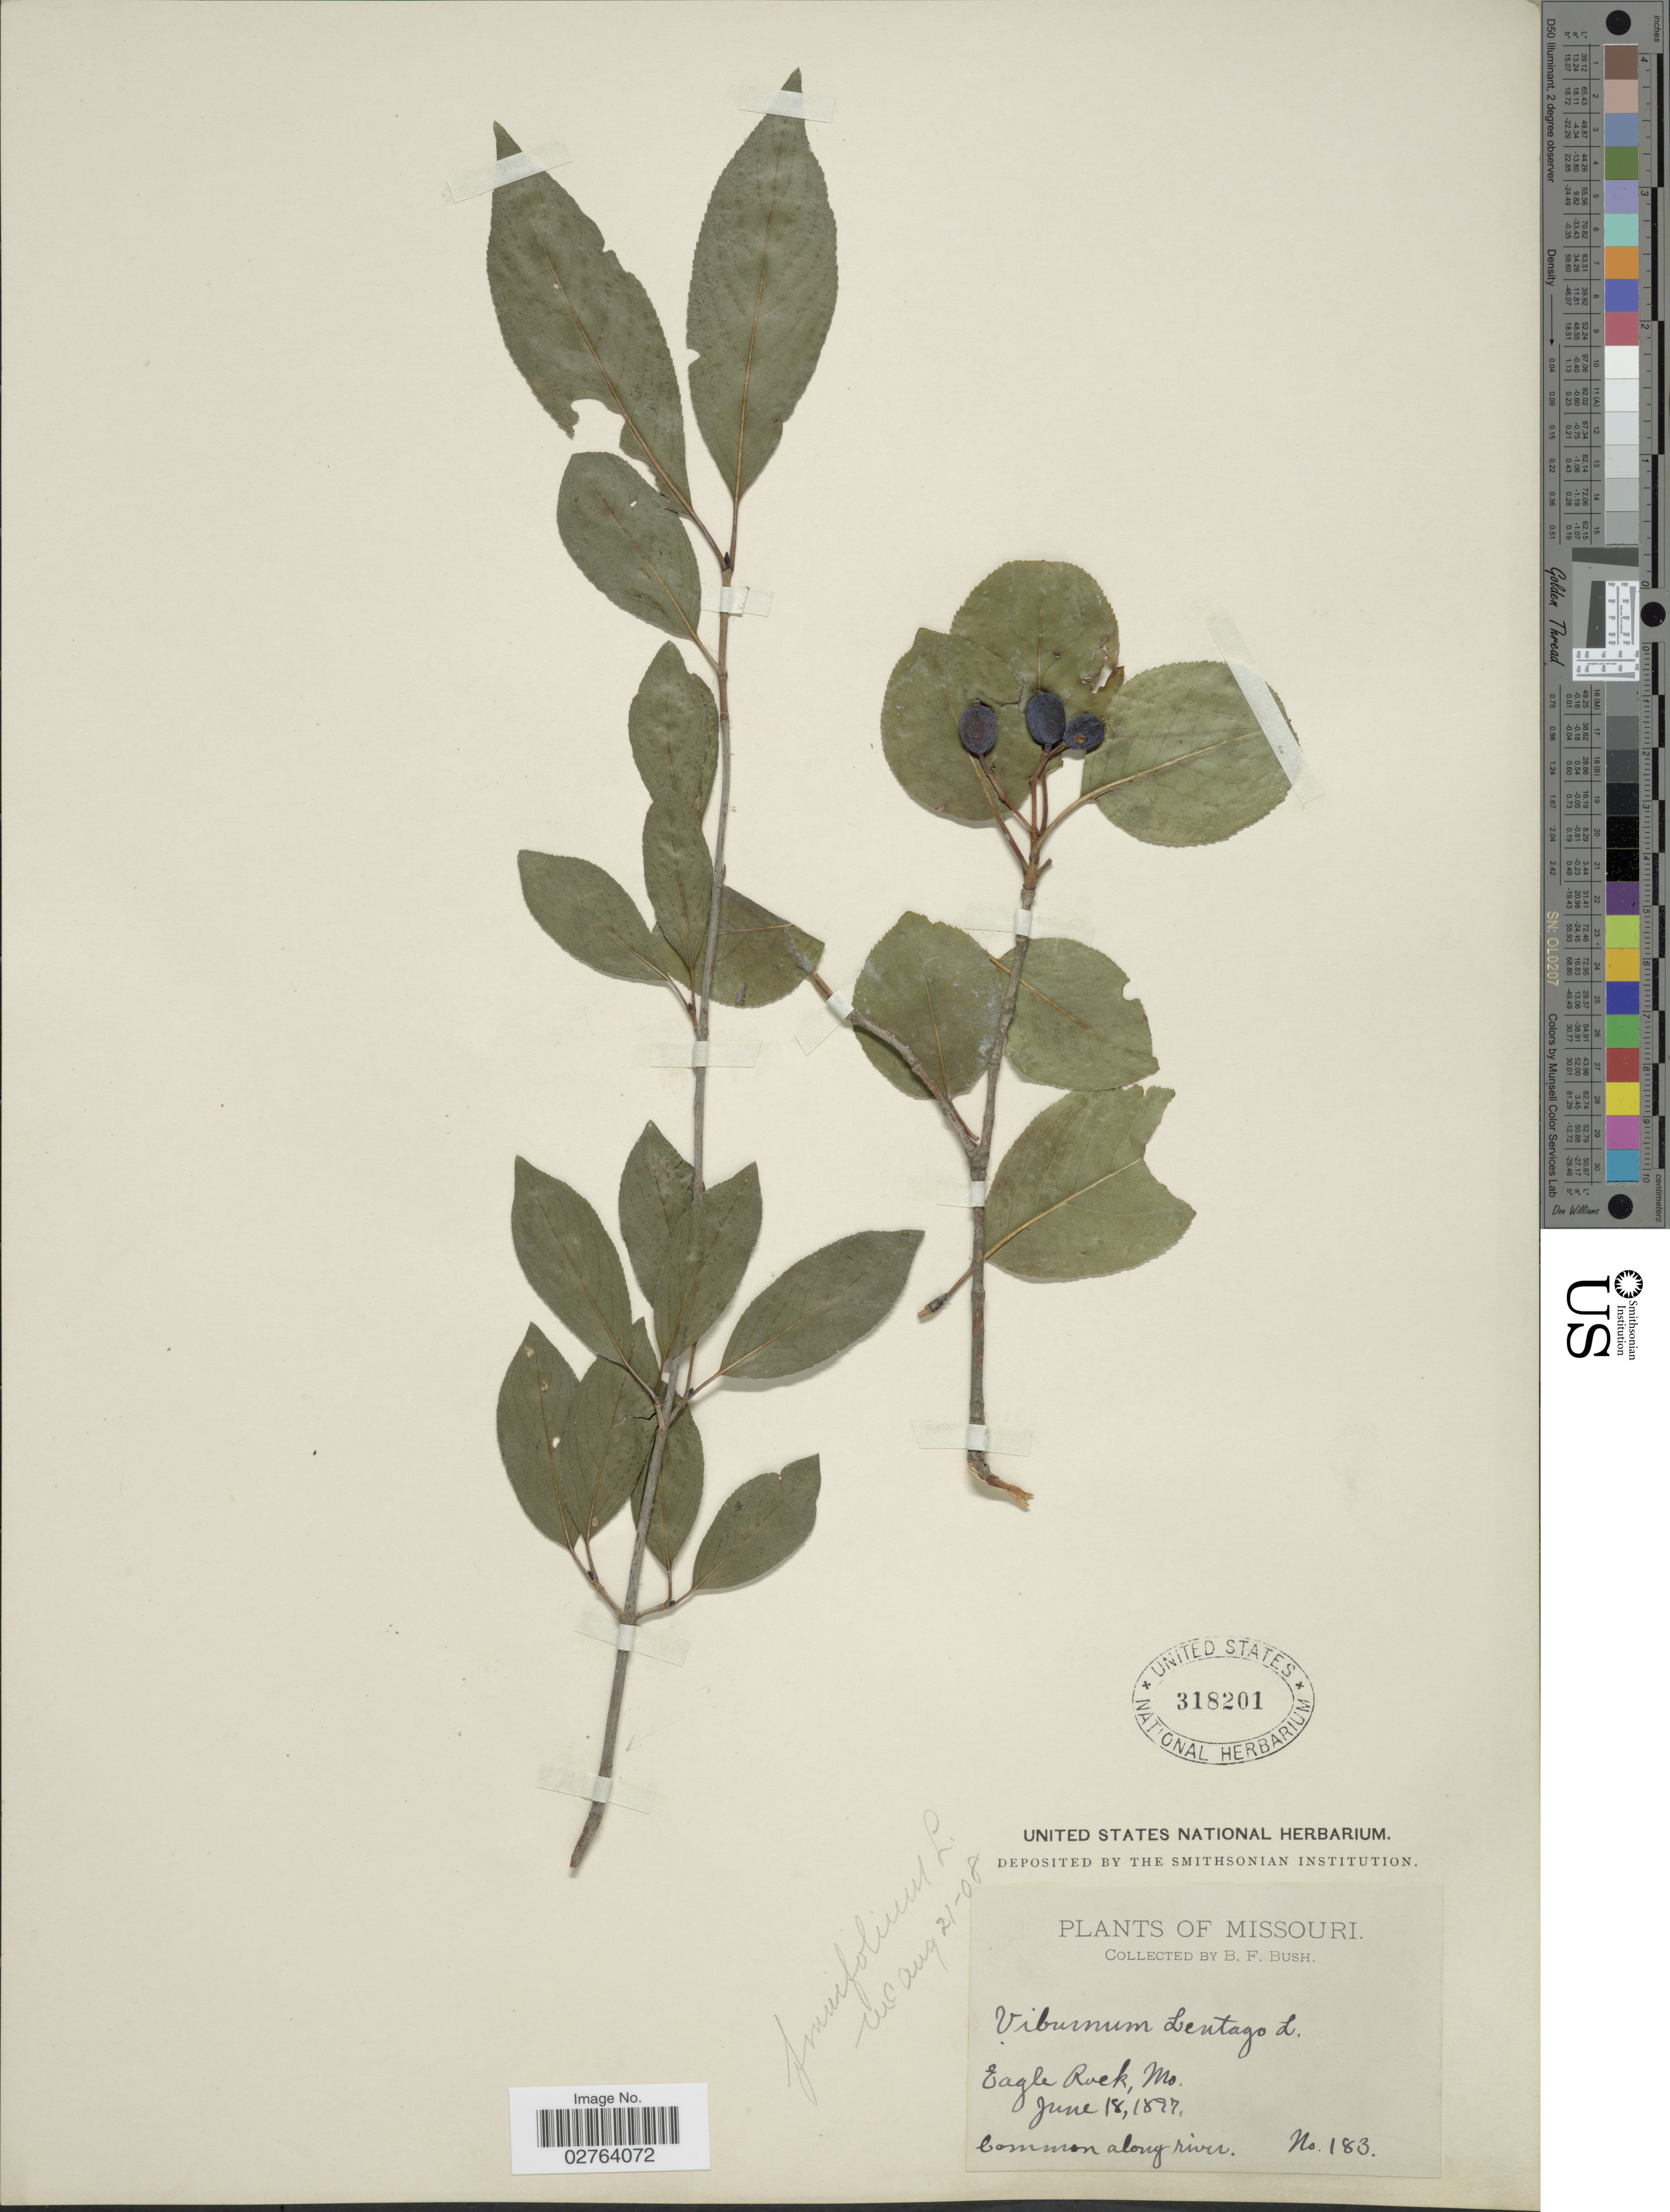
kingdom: Plantae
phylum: Tracheophyta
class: Magnoliopsida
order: Dipsacales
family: Viburnaceae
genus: Viburnum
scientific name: Viburnum prunifolium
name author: L.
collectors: B. F. Bush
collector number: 183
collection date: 1897-06-18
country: United States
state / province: Missouri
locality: Eagle Rock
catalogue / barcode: US 318201